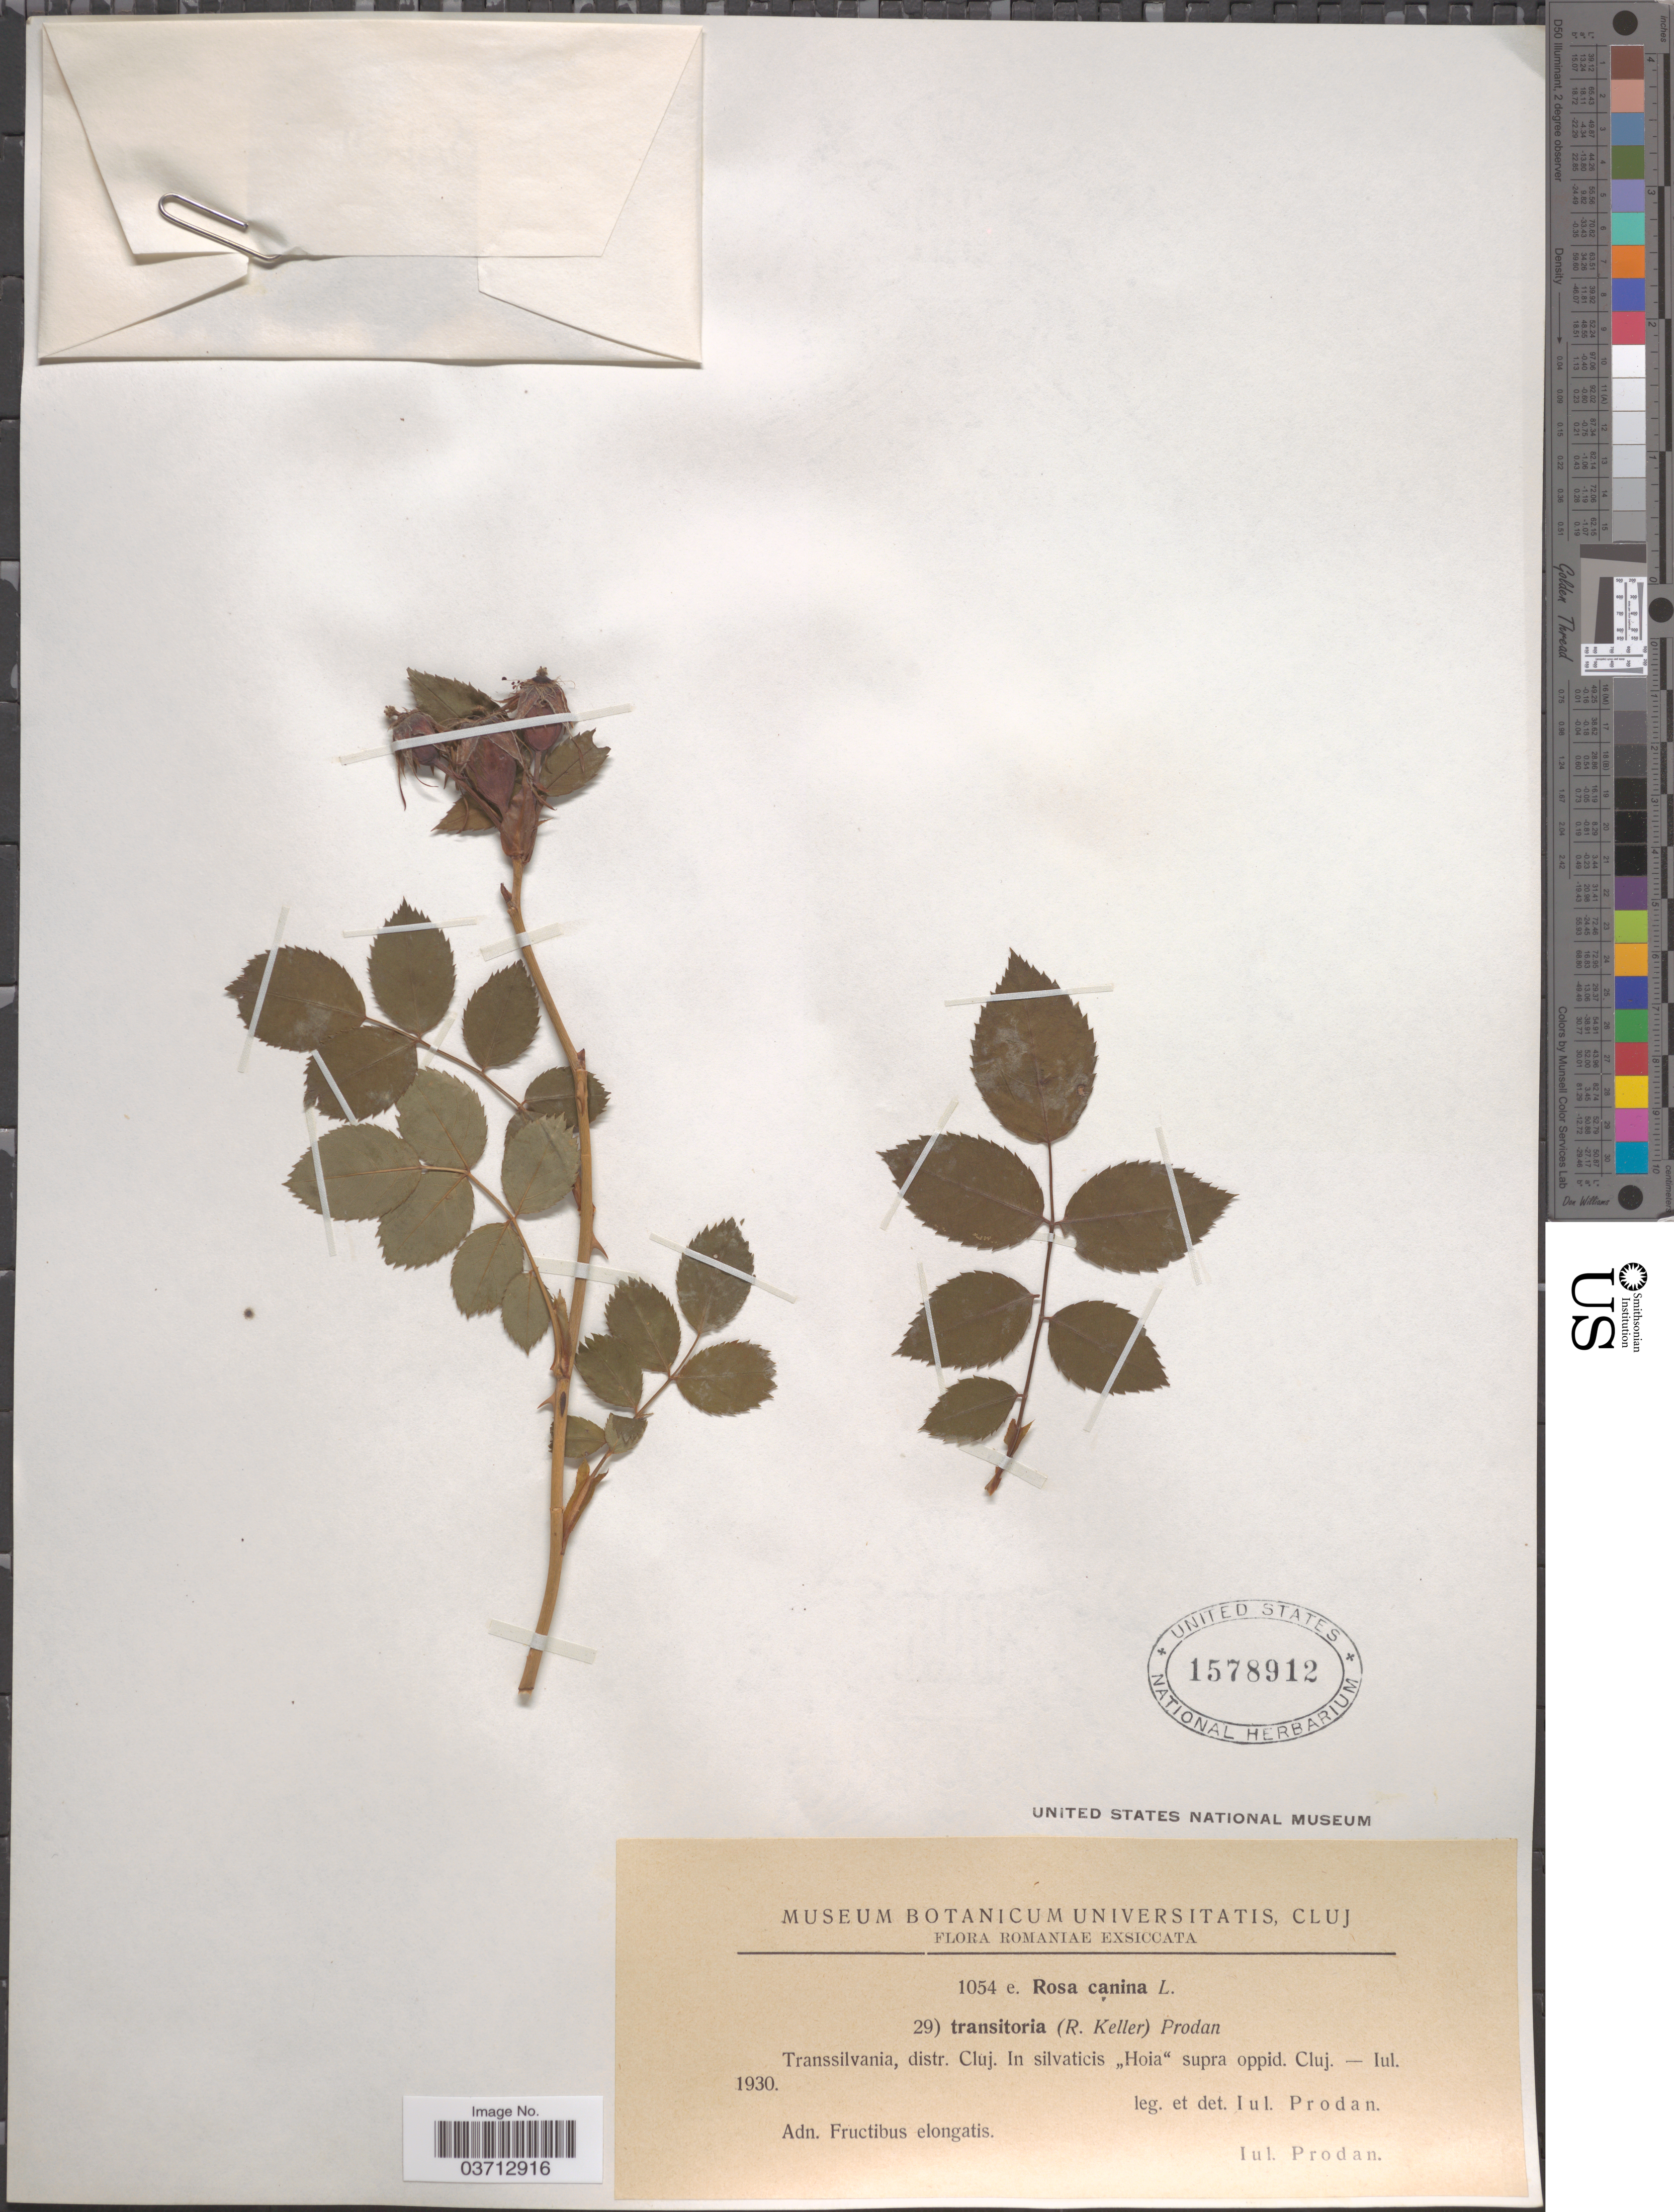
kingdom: Plantae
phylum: Tracheophyta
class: Magnoliopsida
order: Rosales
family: Rosaceae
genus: Rosa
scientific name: Rosa canina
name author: L.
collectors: J. Prodan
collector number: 1054e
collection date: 1930-07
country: Romania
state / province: Cluj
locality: Romaniae. Transsilvania, distr. Cluj. In silvaticis "Hoia" supra oppid. Cluj.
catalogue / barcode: US 1578912